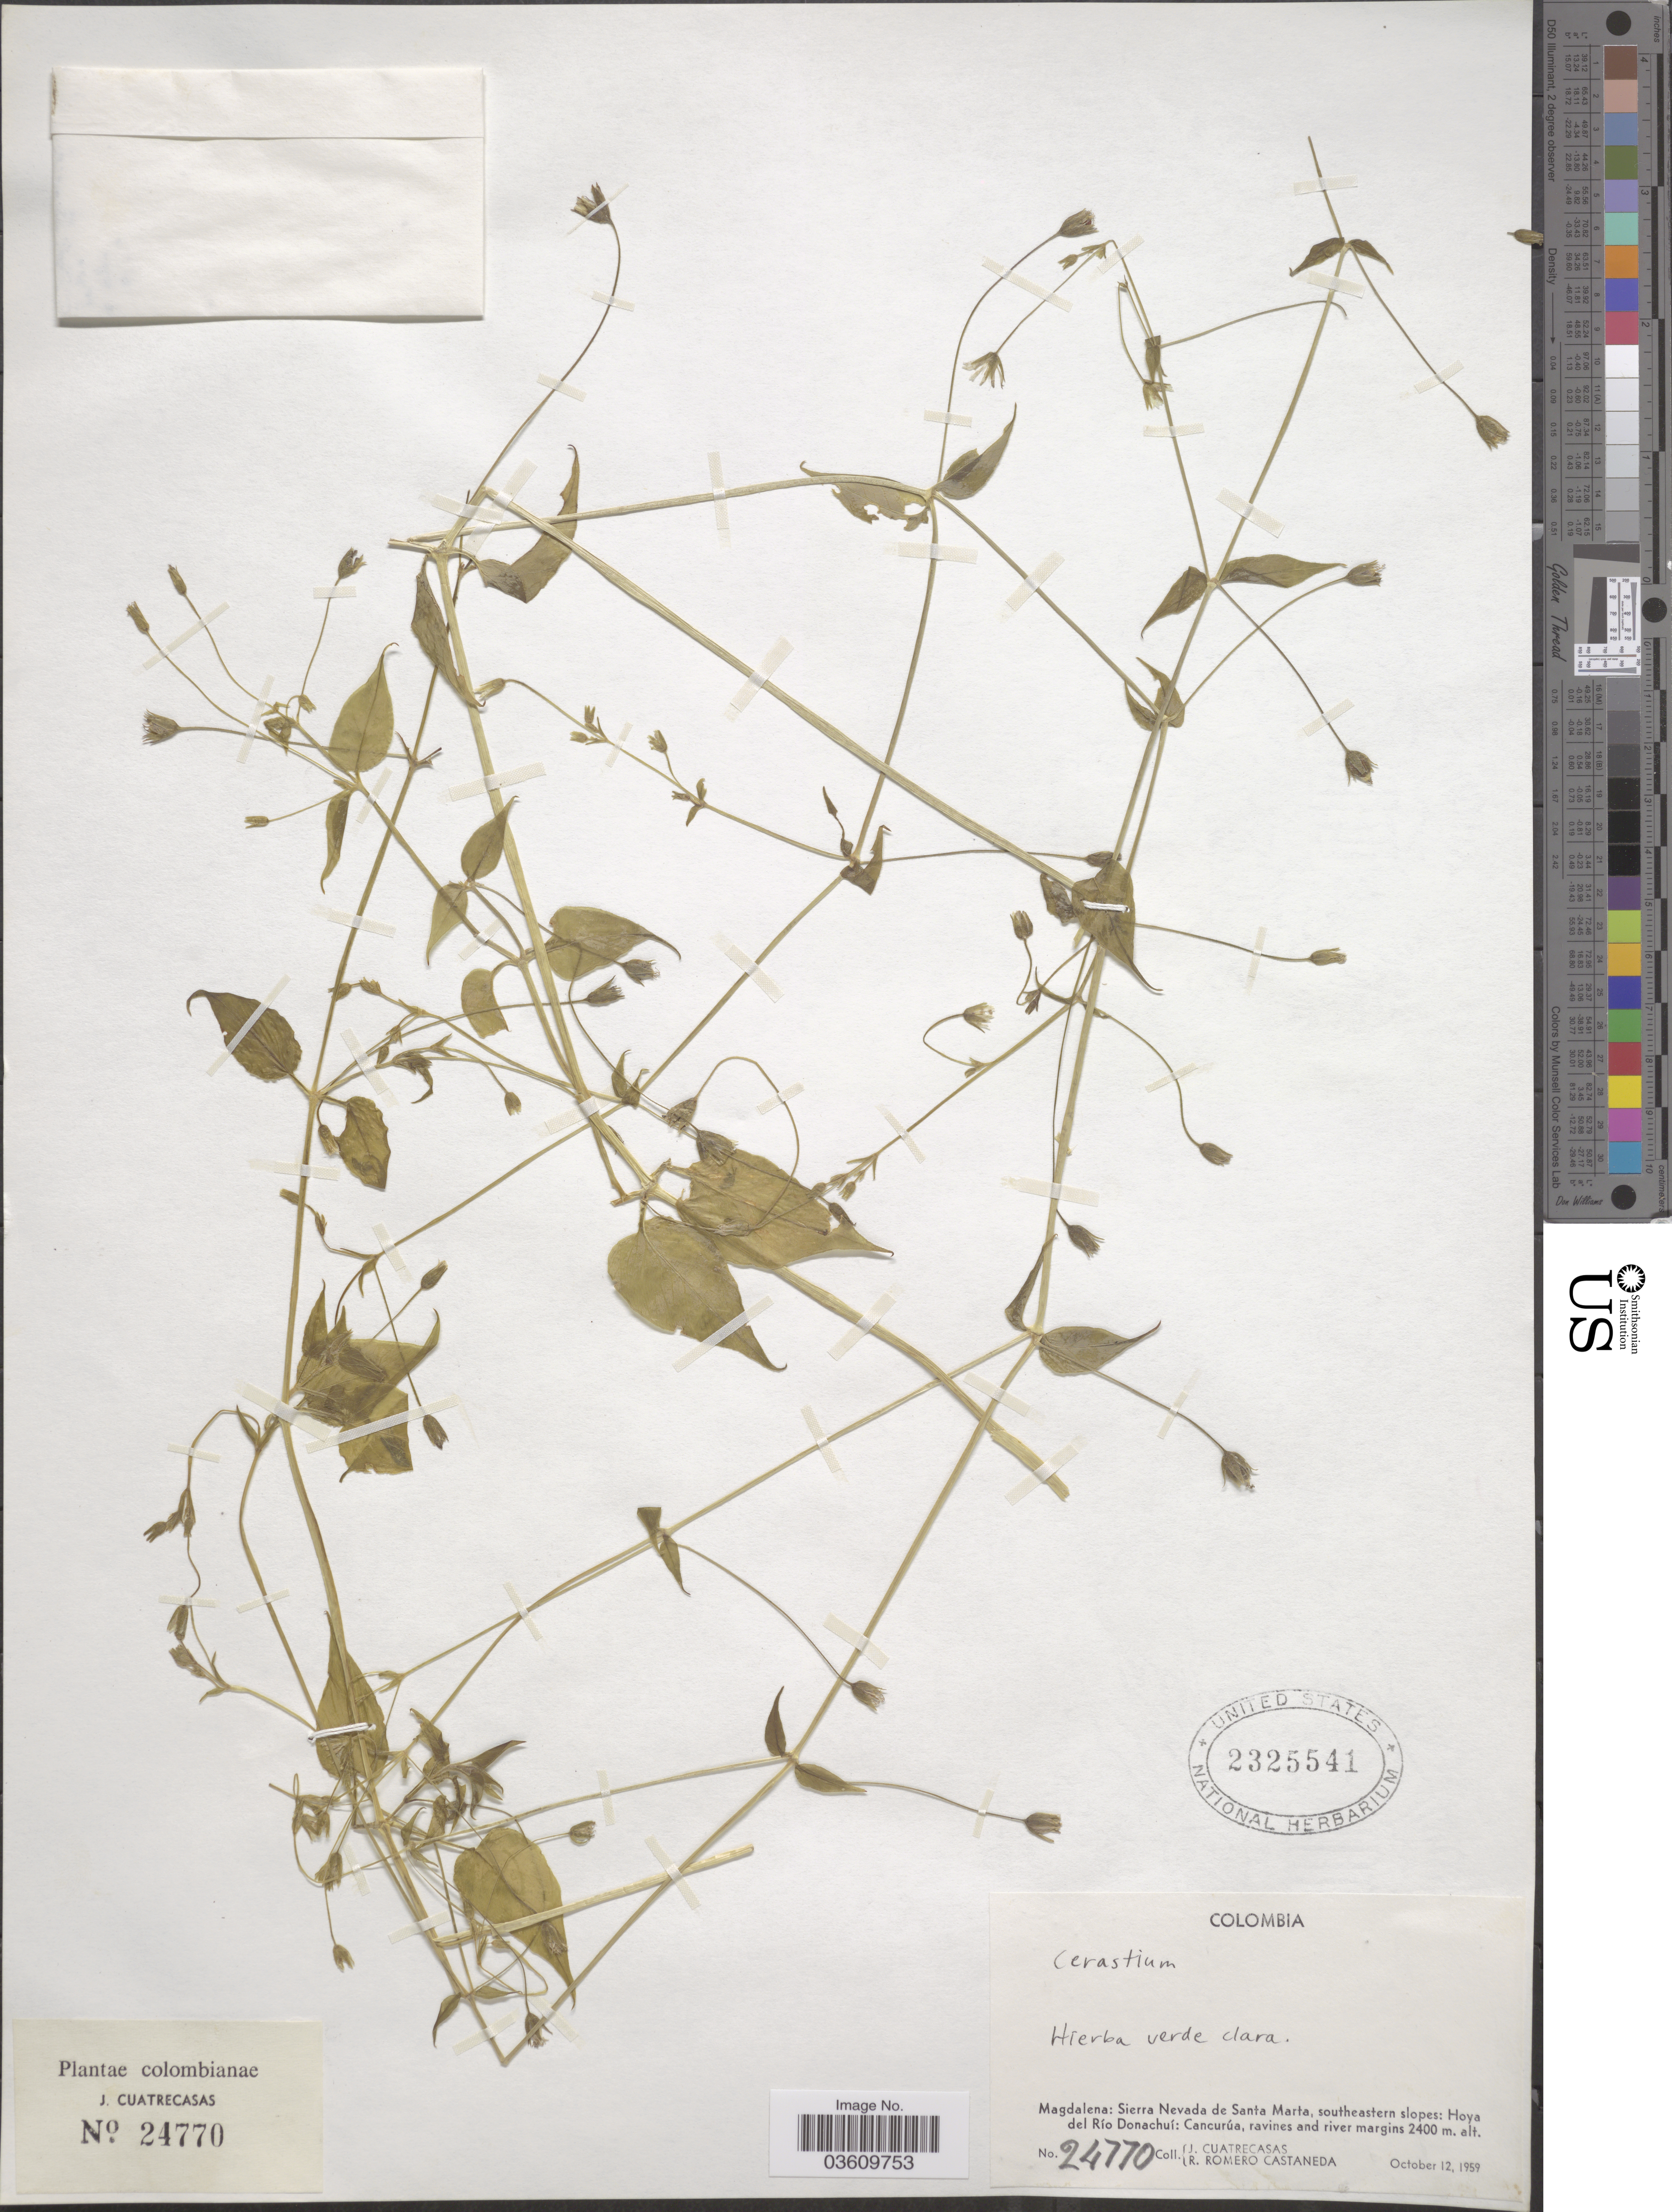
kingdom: Plantae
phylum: Tracheophyta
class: Magnoliopsida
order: Caryophyllales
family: Caryophyllaceae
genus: Stellaria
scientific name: Stellaria sp.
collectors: J. Cuatrecasas & R. Romero Castañeda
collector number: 24770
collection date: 1959-10-12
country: Colombia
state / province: Magdalena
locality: Sierra nevada de Santa Marta, southeastern slopes: Hoya del Río Donachuí: Cancurúa.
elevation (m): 2400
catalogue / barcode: US 2325541